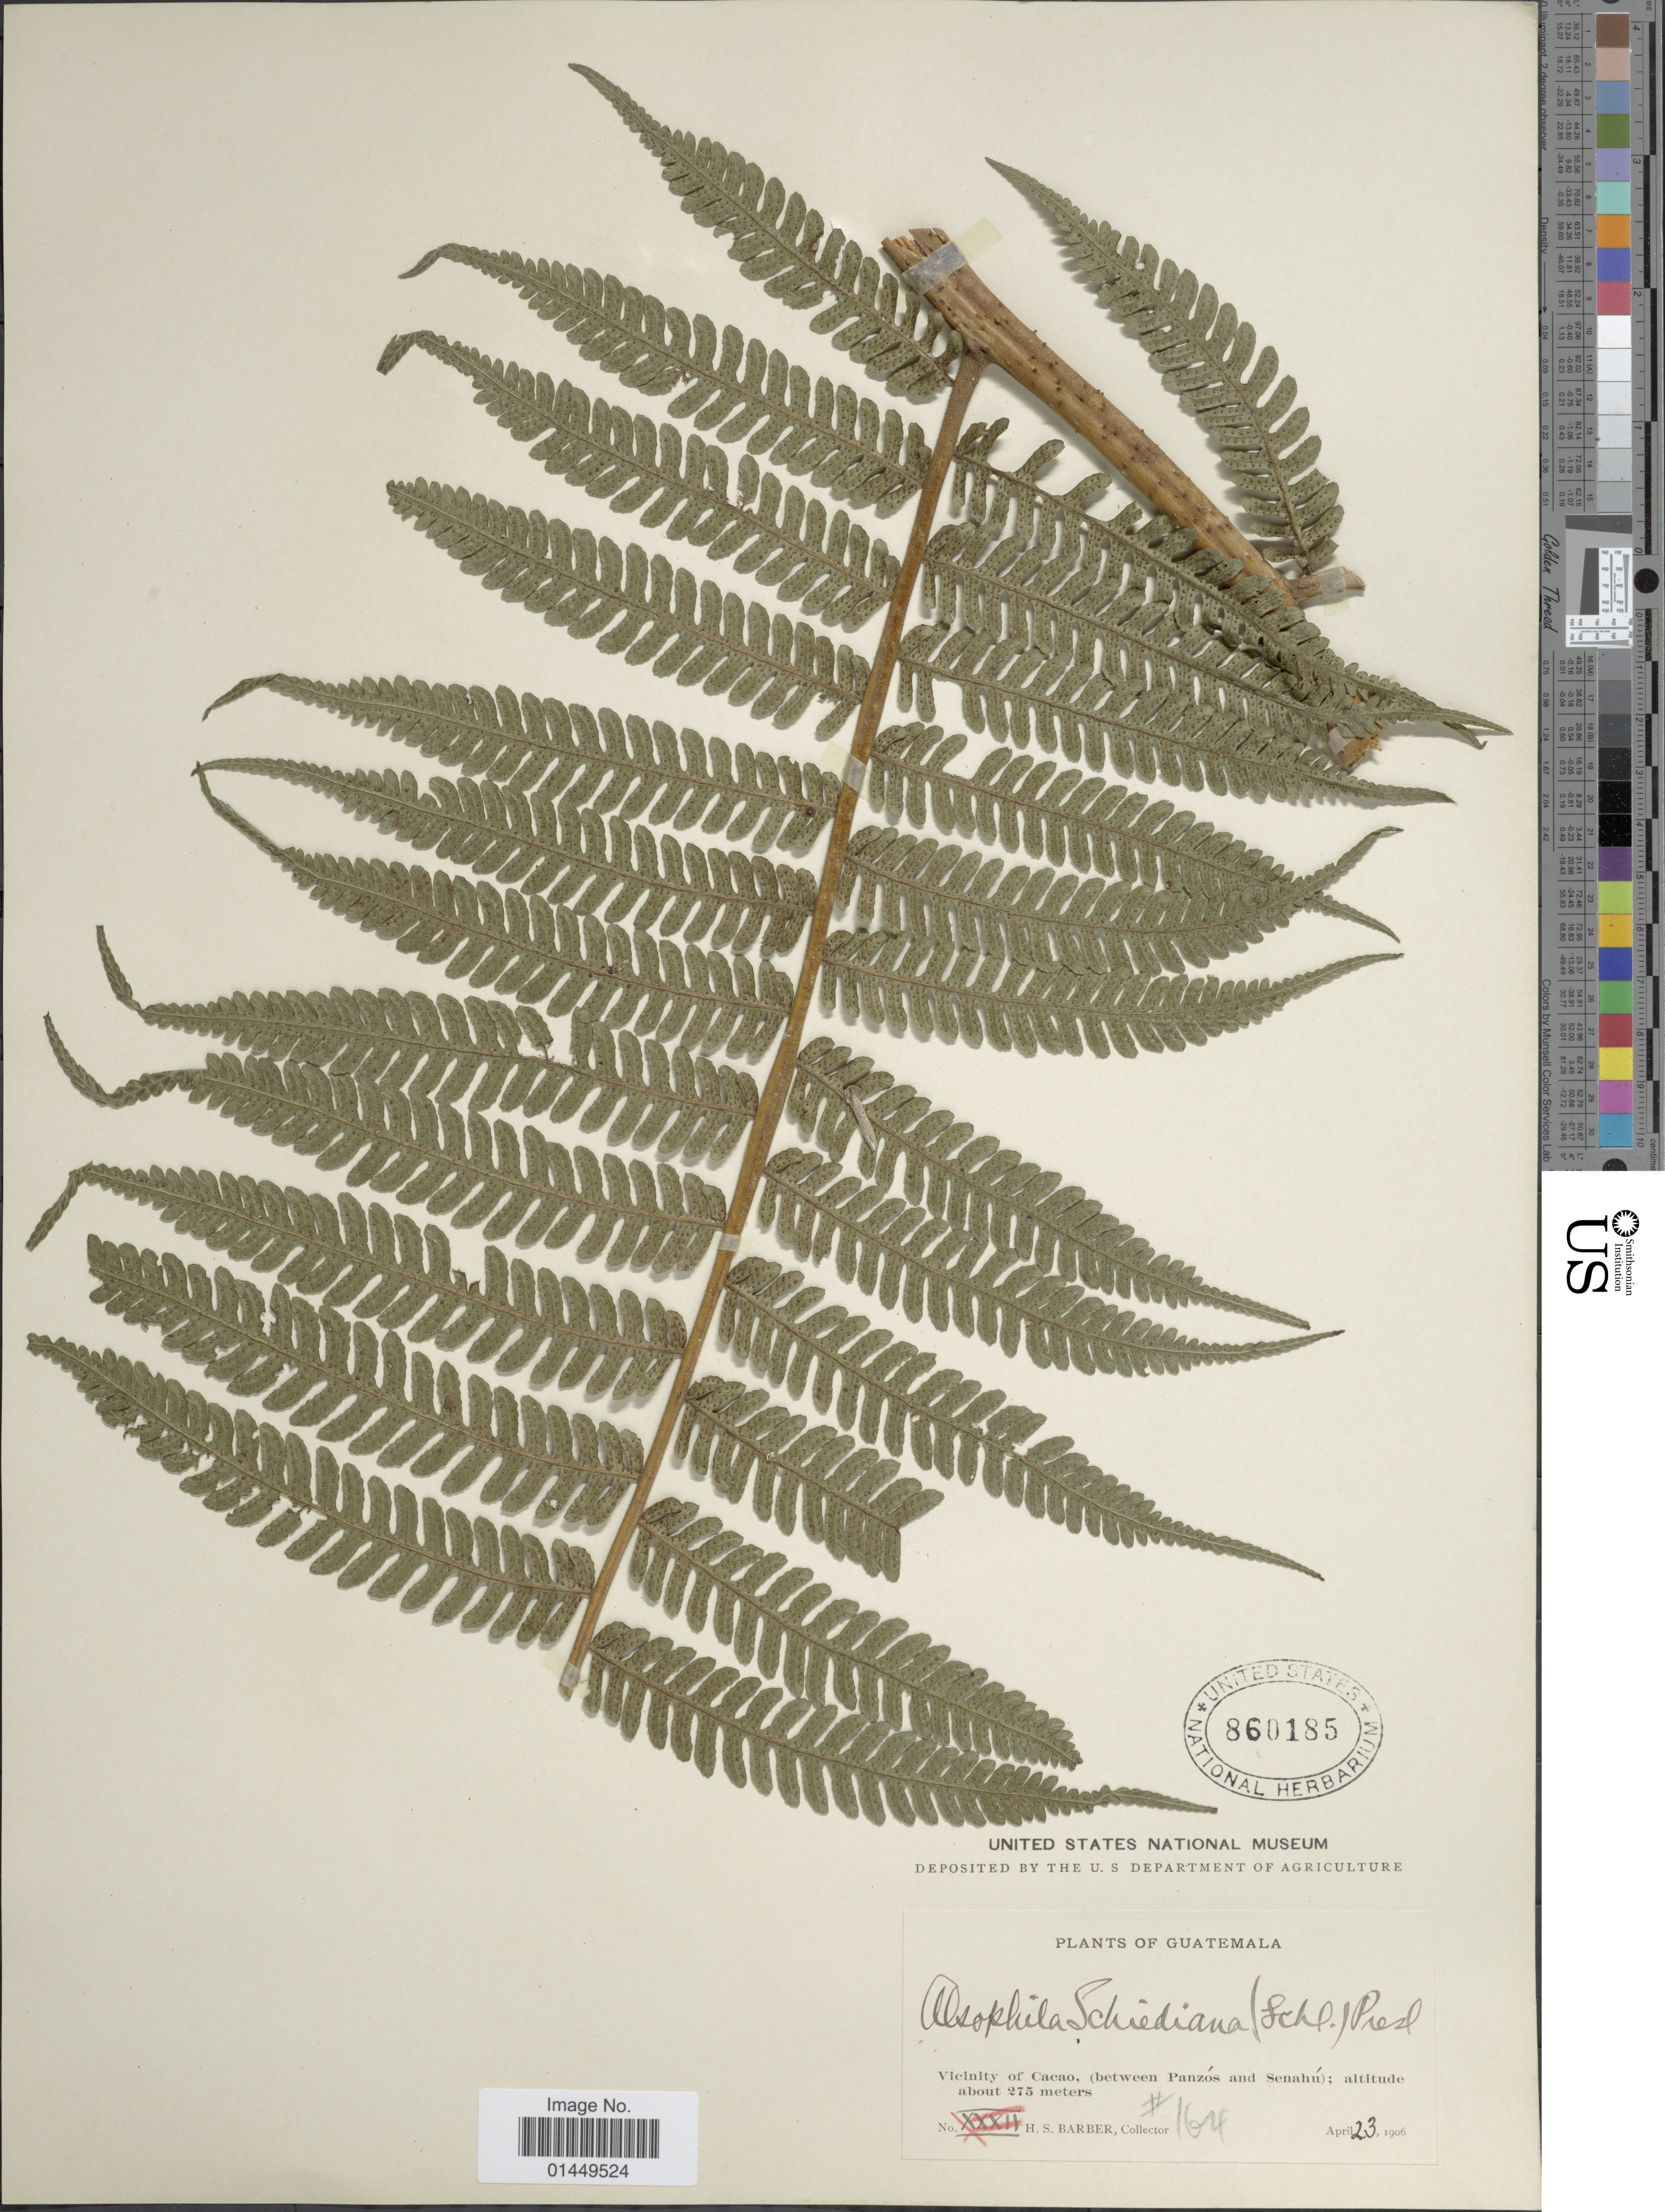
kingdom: Plantae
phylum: Tracheophyta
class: Polypodiopsida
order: Cyatheales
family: Cyatheaceae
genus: Cyathea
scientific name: Cyathea schiedeana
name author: (C. Presl) Domin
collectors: H. Barber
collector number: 164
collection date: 1906-04-23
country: Guatemala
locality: Vicinity of Cacao, (between Panzos and Senahu)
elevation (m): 276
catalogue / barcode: US 860185